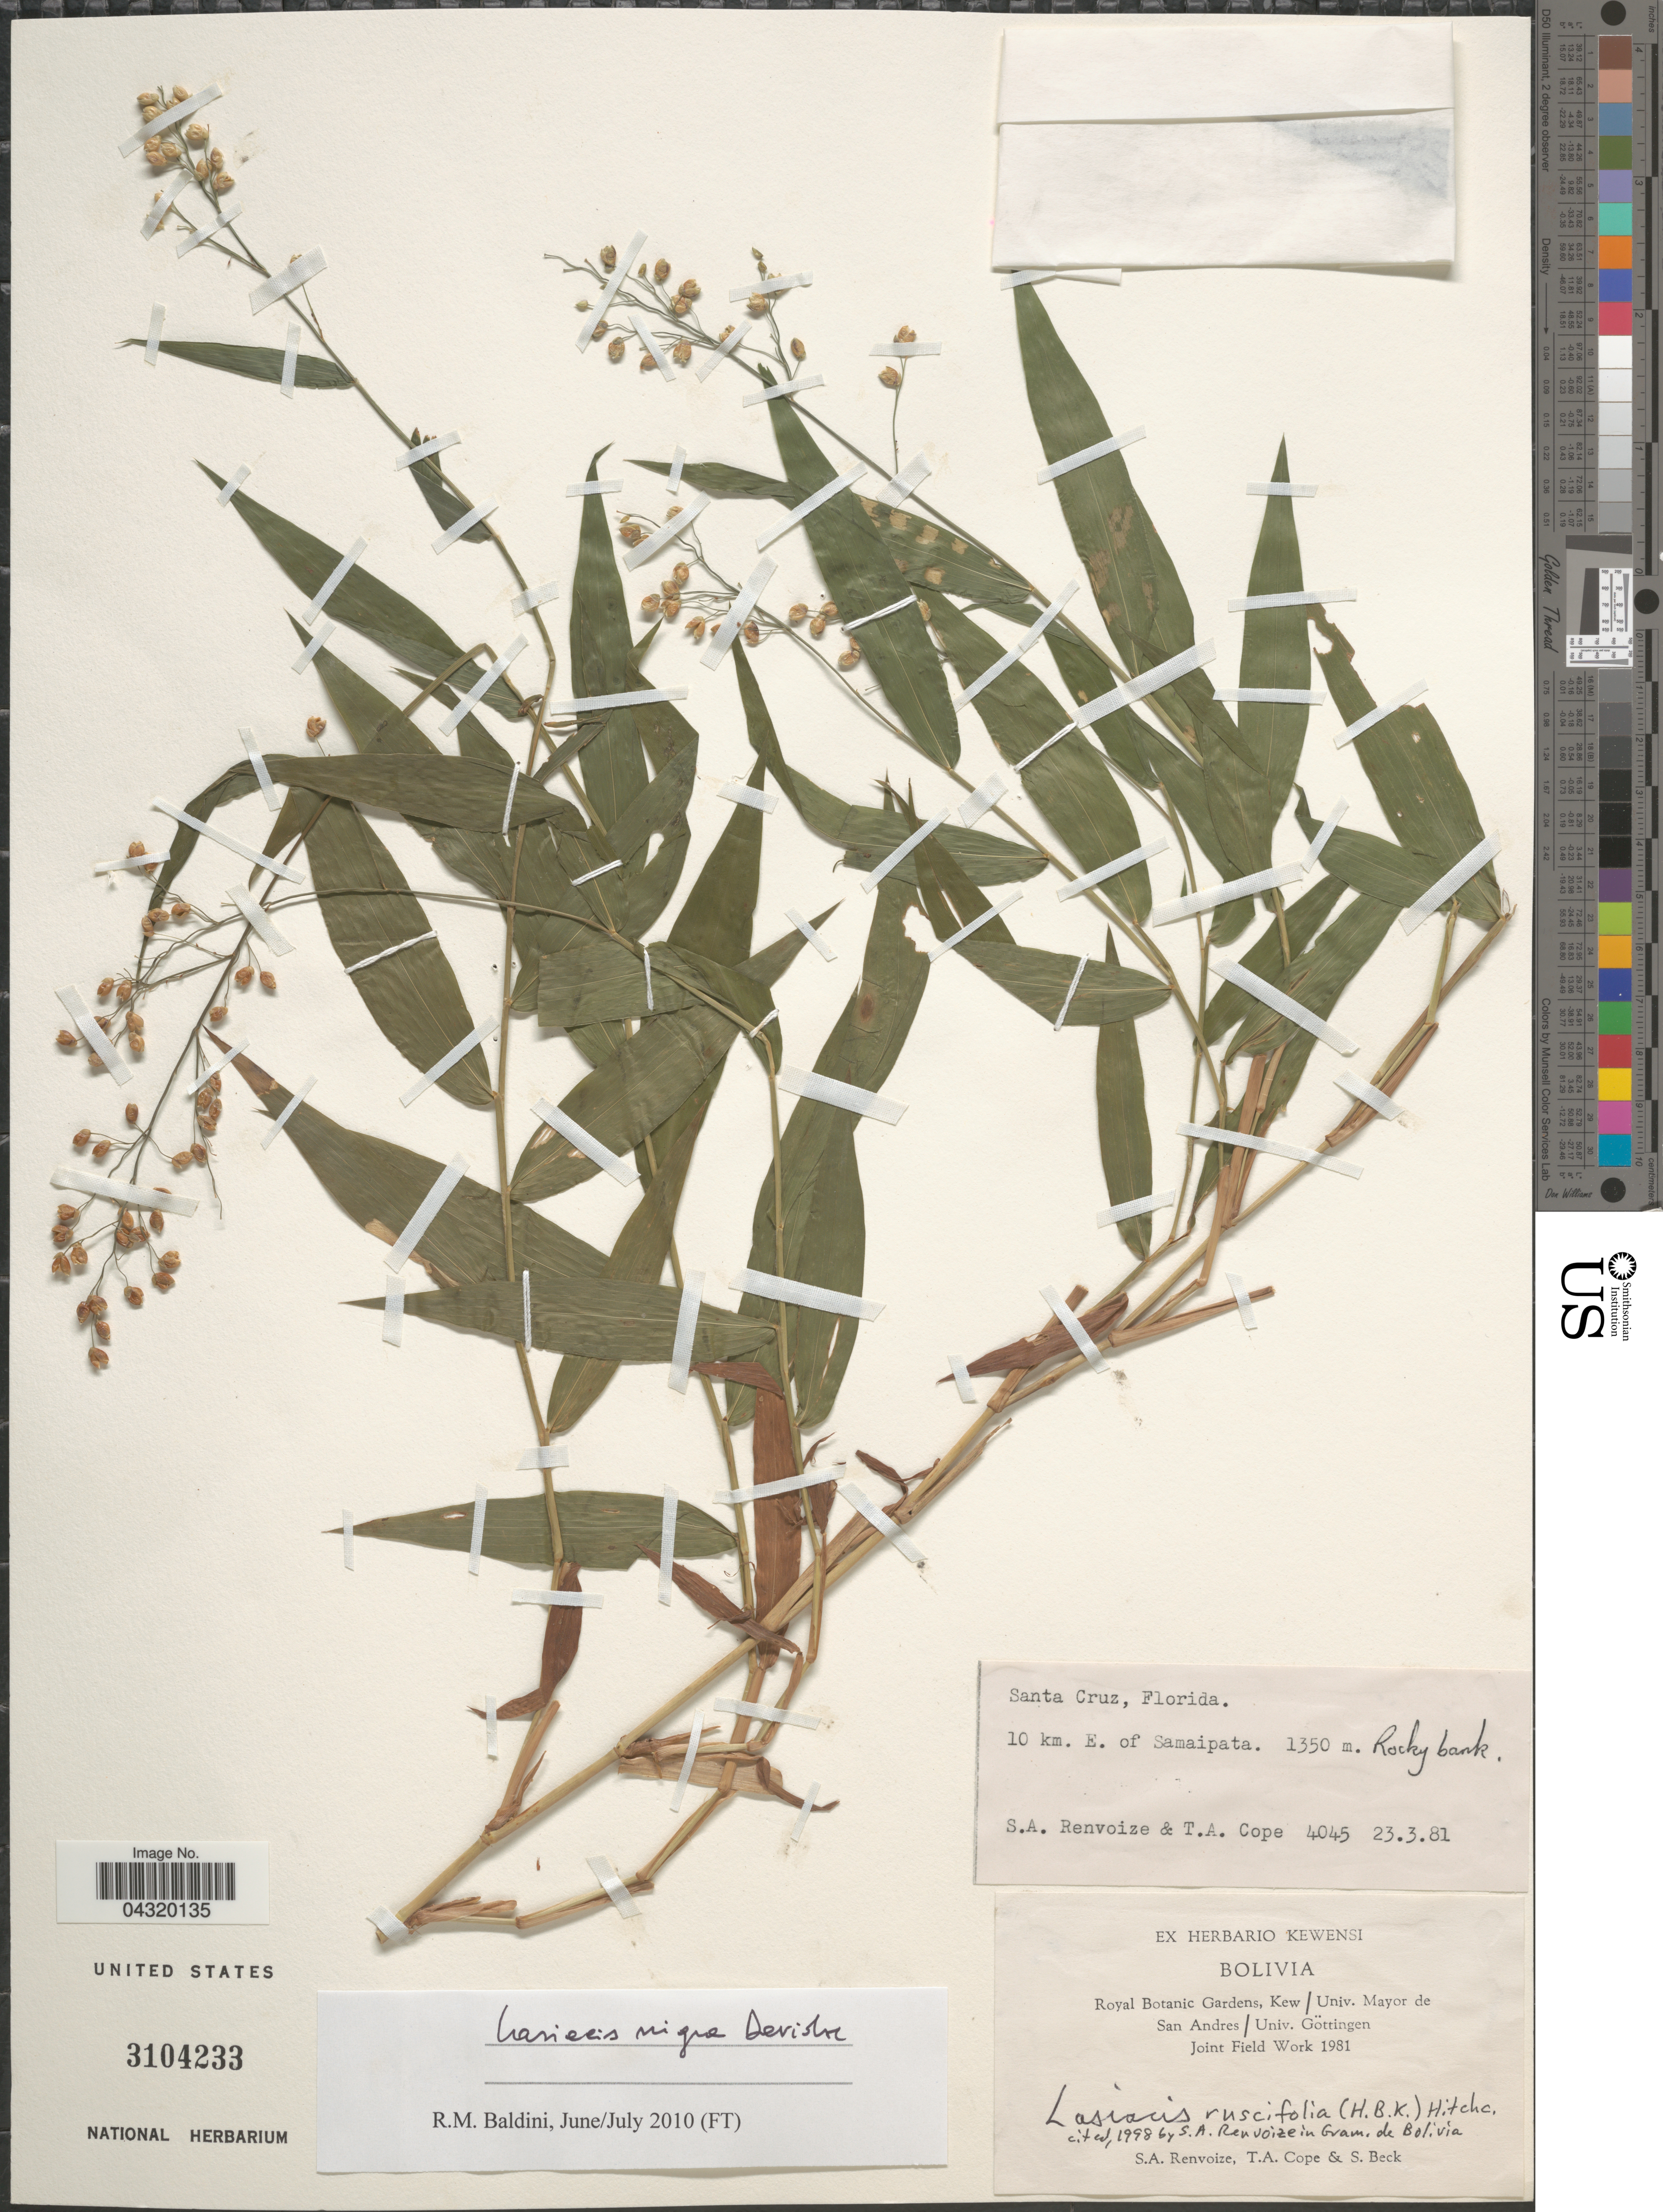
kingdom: Plantae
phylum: Tracheophyta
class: Liliopsida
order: Poales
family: Poaceae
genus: Lasiacis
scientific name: Lasiacis nigra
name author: Davidse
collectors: S. A. Renvoize, T. A. Cope & S. G. Beck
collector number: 4045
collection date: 1981-03-23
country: Bolivia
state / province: Santa Cruz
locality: Florida. 10 km. E. of Samaipata.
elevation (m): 1350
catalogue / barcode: US 3104233